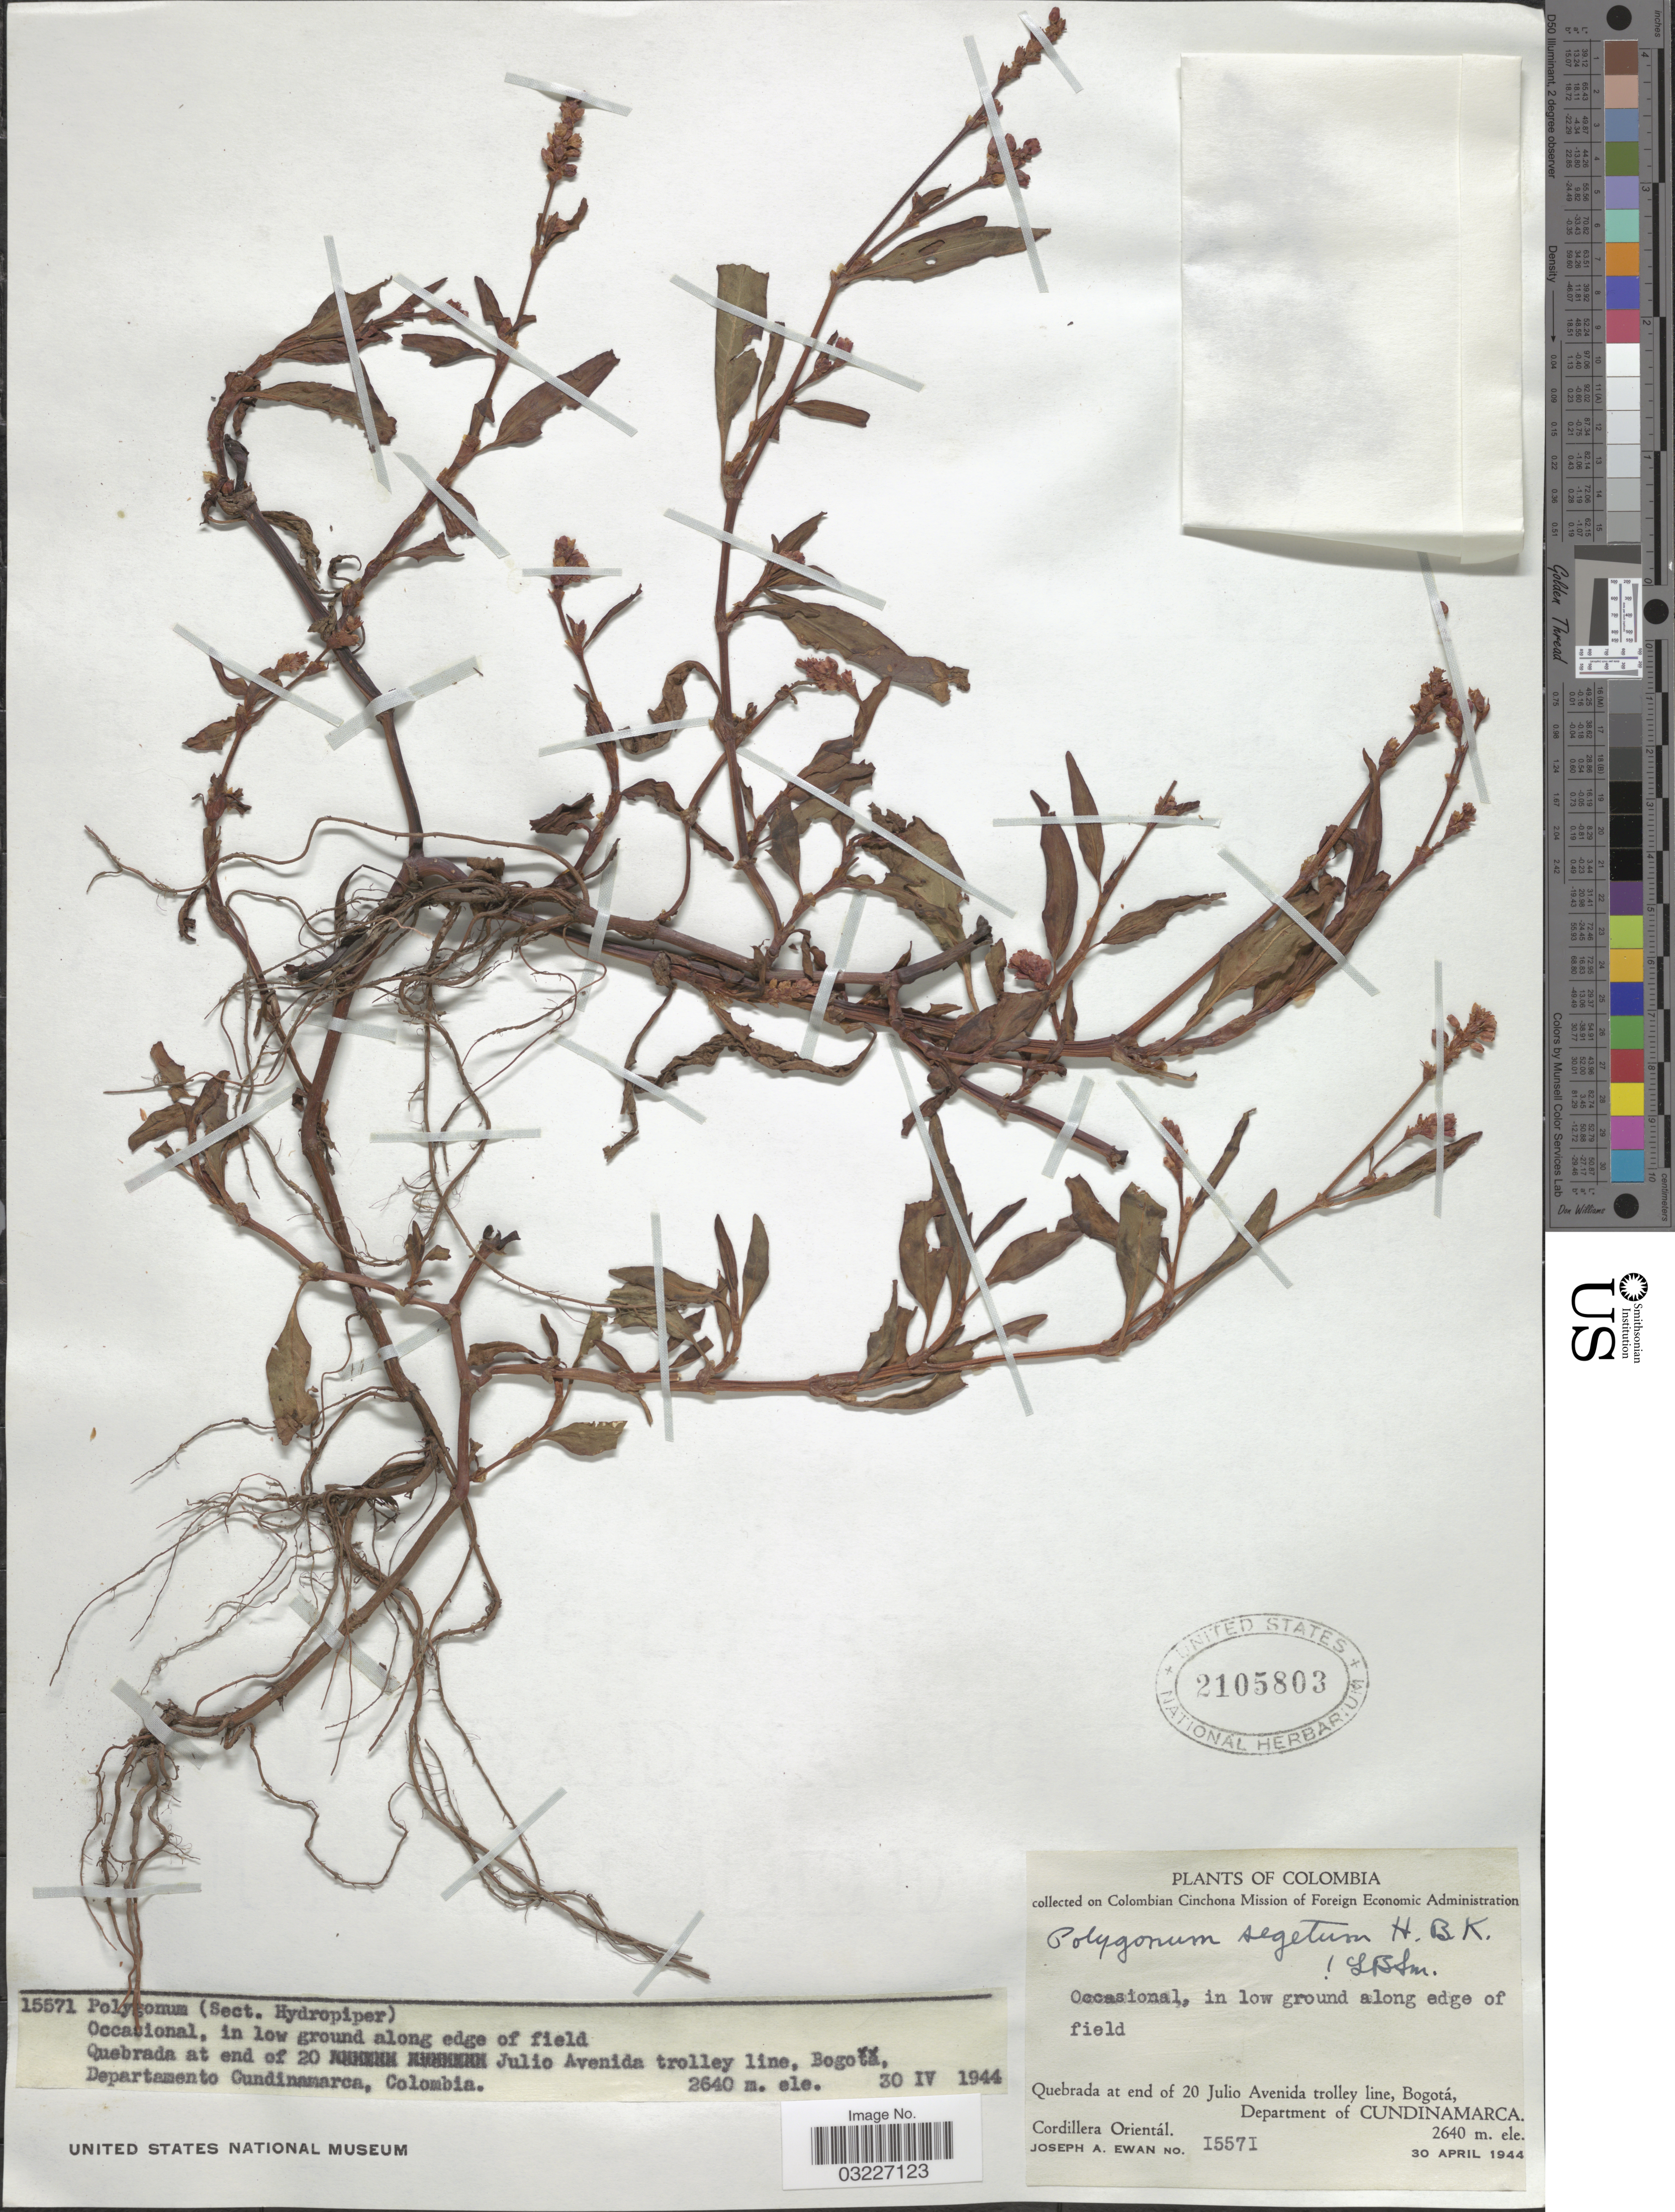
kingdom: Plantae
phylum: Tracheophyta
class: Magnoliopsida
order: Caryophyllales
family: Polygonaceae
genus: Polygonum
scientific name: Polygonum segetum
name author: Kunth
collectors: J. A. Ewan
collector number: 15571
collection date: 1944-04-30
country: Colombia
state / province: Cundinamarca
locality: Quebrada at end of 20 Julio Avenida trolley line, Bogotá, Department of Cundinamarca. Cordillera Orientál.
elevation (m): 2640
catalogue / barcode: US 2105803